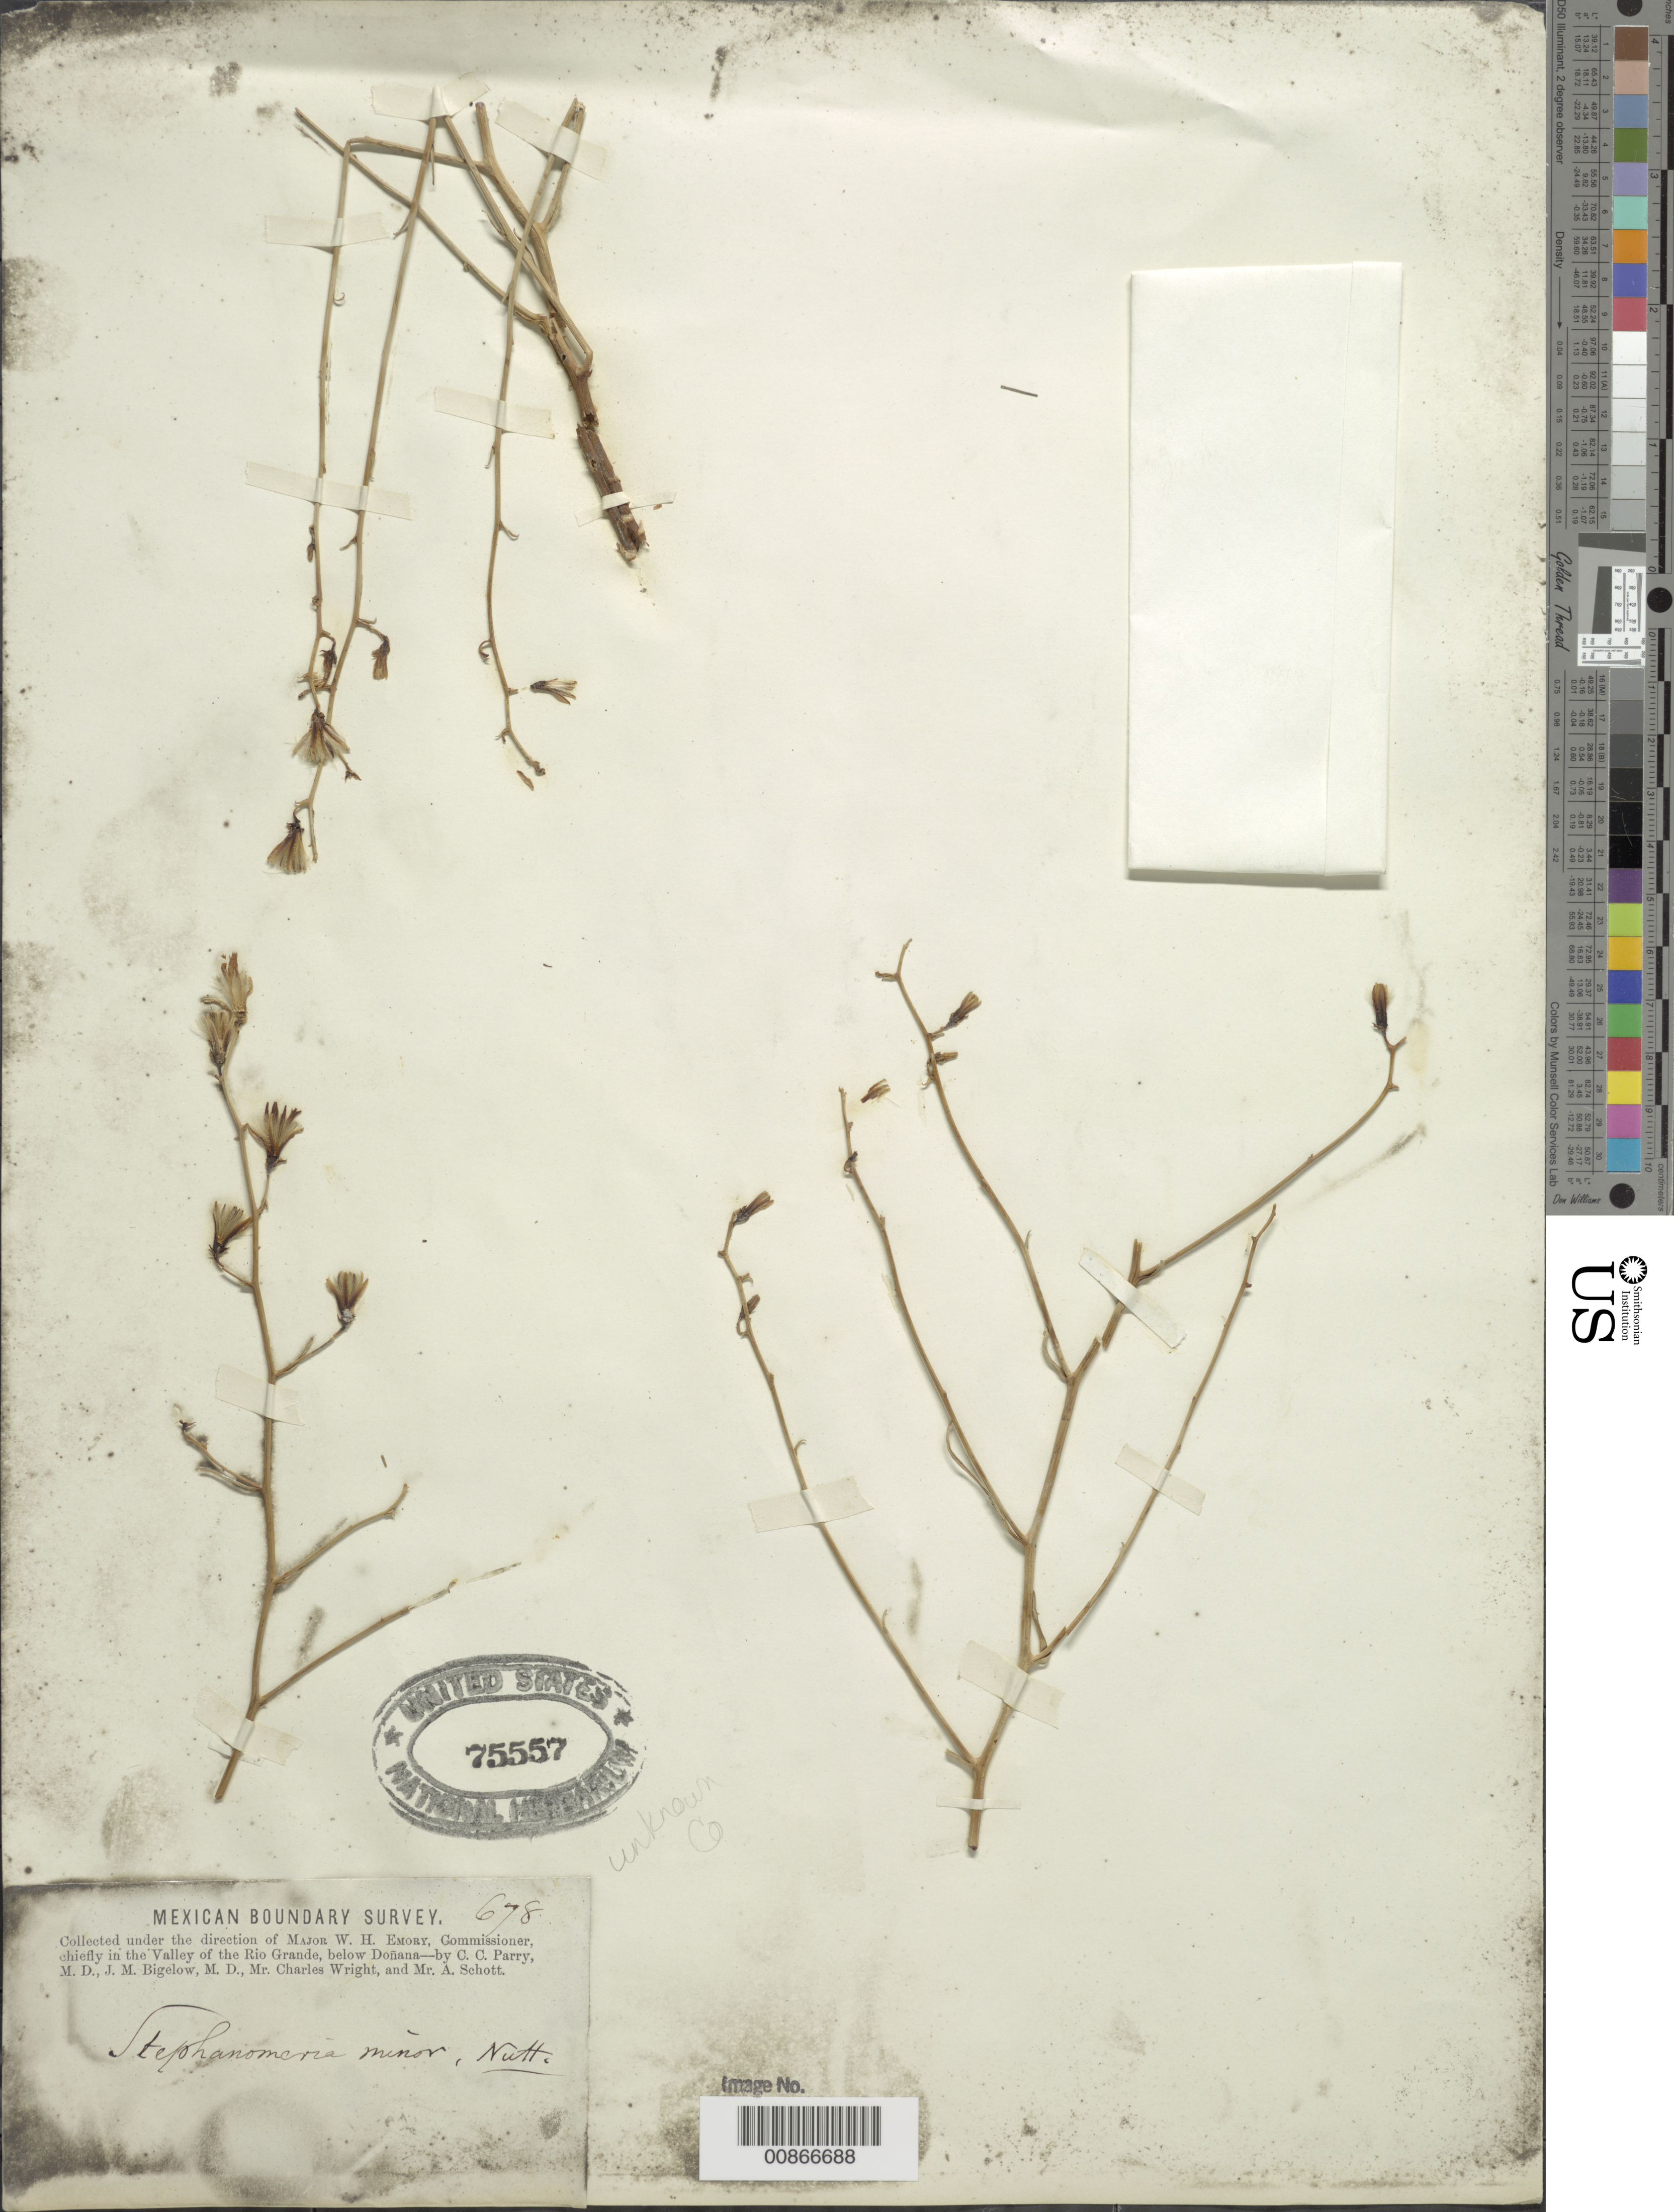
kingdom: Plantae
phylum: Tracheophyta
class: Magnoliopsida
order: Asterales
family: Asteraceae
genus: Stephanomeria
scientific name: Stephanomeria tenuifolia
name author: (Torr.) H.M. Hall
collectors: C. C. Parry, J. M. Bigelow, C. Wright & A. C. V. Schott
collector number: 678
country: United States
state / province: New Mexico / Texas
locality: Valley of the Rio Grande, below Doñana.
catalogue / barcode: US 75557